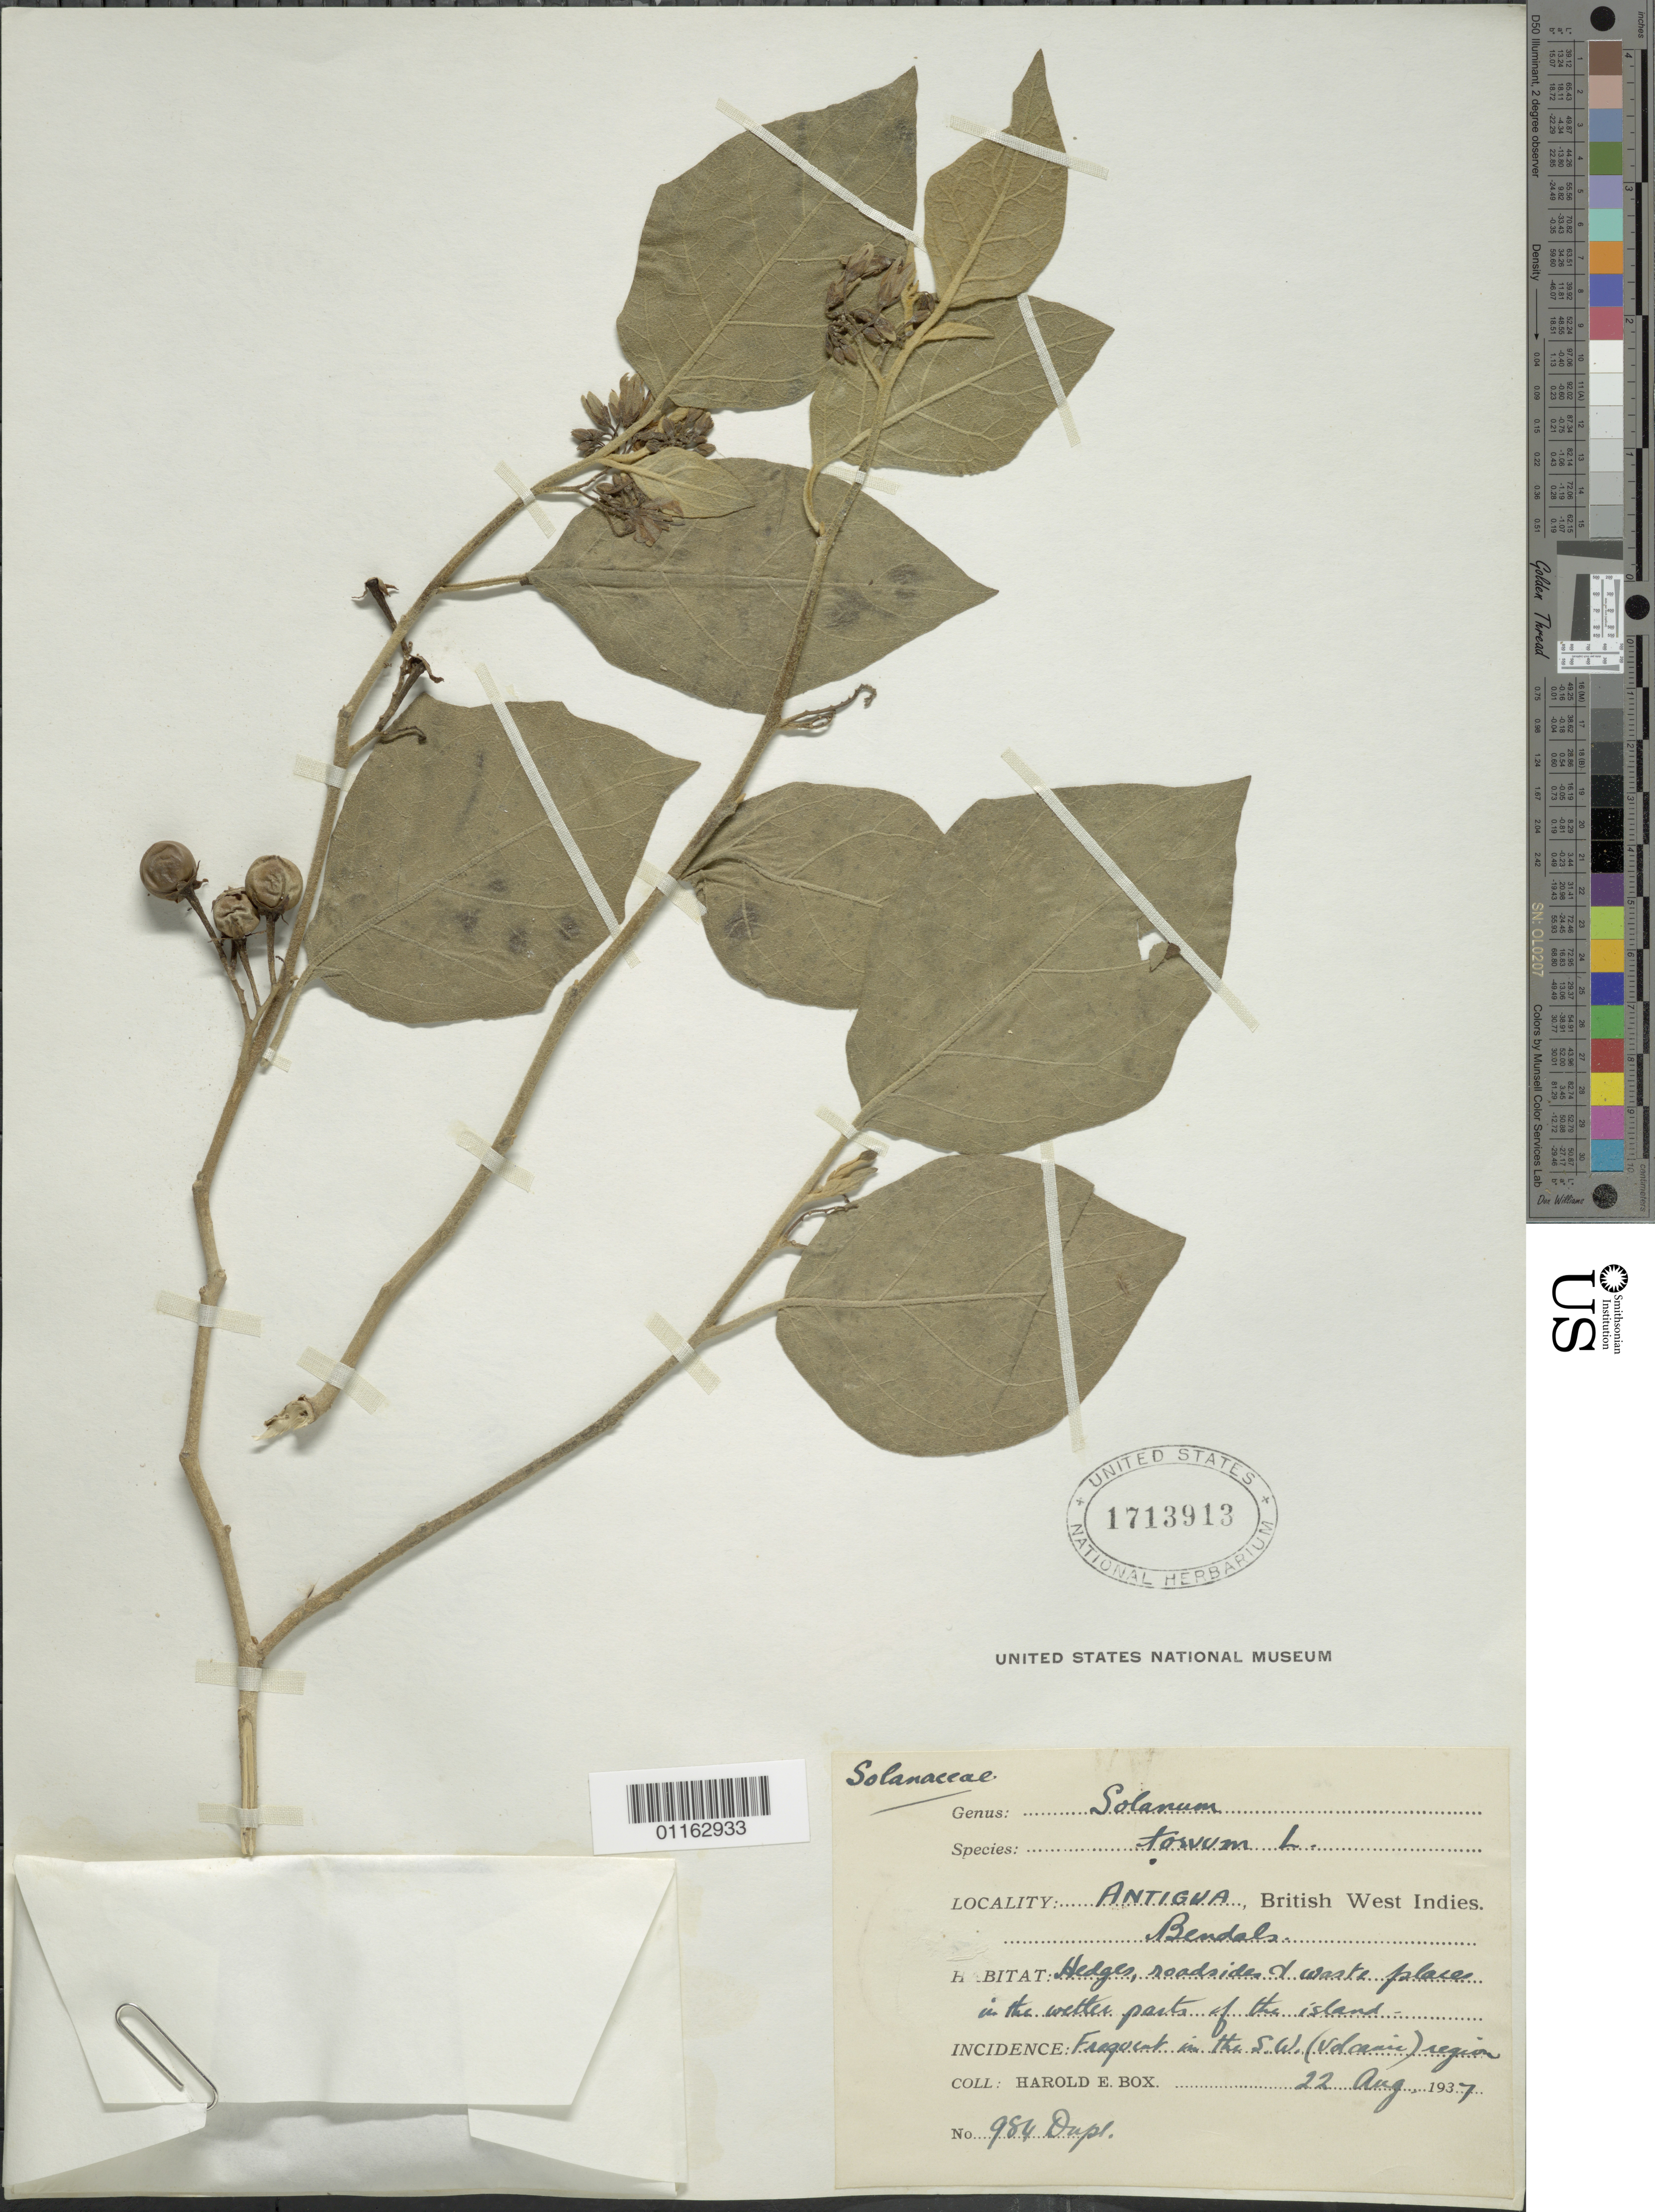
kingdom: Plantae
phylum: Tracheophyta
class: Magnoliopsida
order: Solanales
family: Solanaceae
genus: Solanum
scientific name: Solanum torvum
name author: Sw.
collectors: H. E. Box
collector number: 984 Dupl.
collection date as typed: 22 Aug 1937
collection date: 1937-08-22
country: Antigua and Barbuda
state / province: Saint John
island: Antigua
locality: Bendals: Roadside of waste place in the wetter parts of the island; frequent in the SW region.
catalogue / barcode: US 1713913